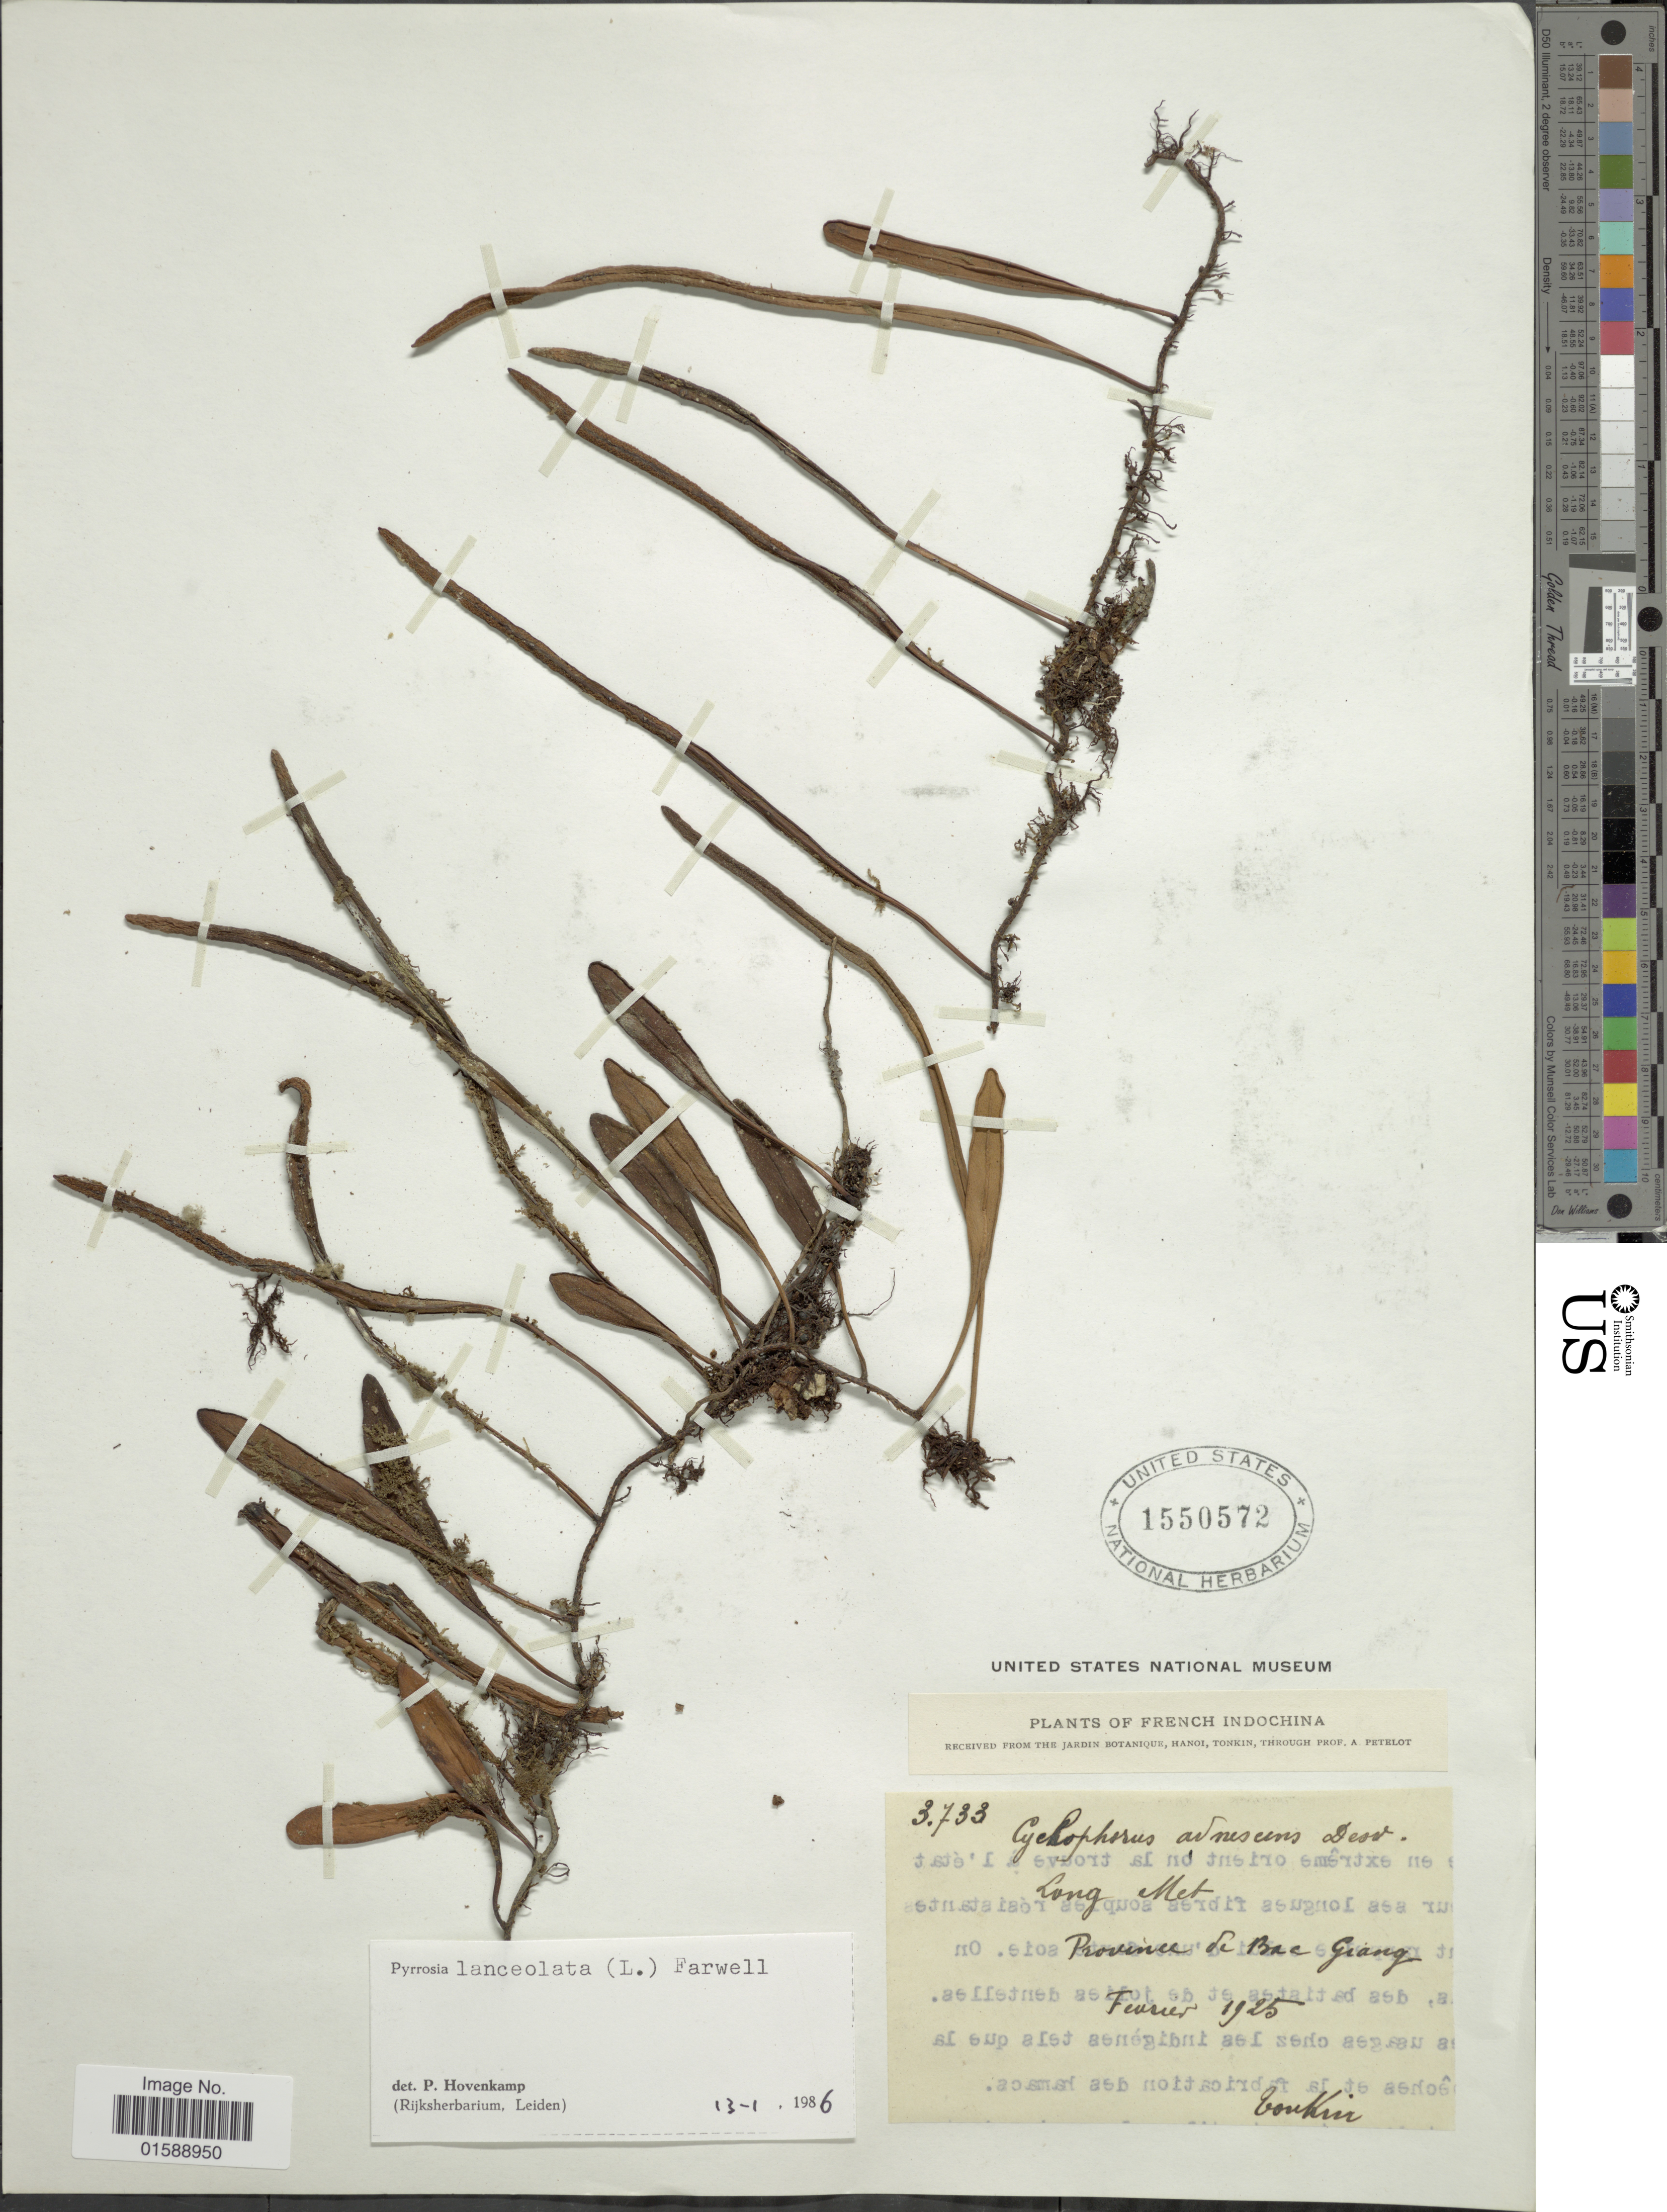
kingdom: Plantae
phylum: Tracheophyta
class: Polypodiopsida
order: Polypodiales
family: Polypodiaceae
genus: Pyrrosia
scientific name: Pyrrosia lanceolata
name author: (L.) Farw.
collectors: Conklin, --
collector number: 3733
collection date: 1925-02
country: Vietnam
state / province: Bac Giang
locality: Long Met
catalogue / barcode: US 1550572